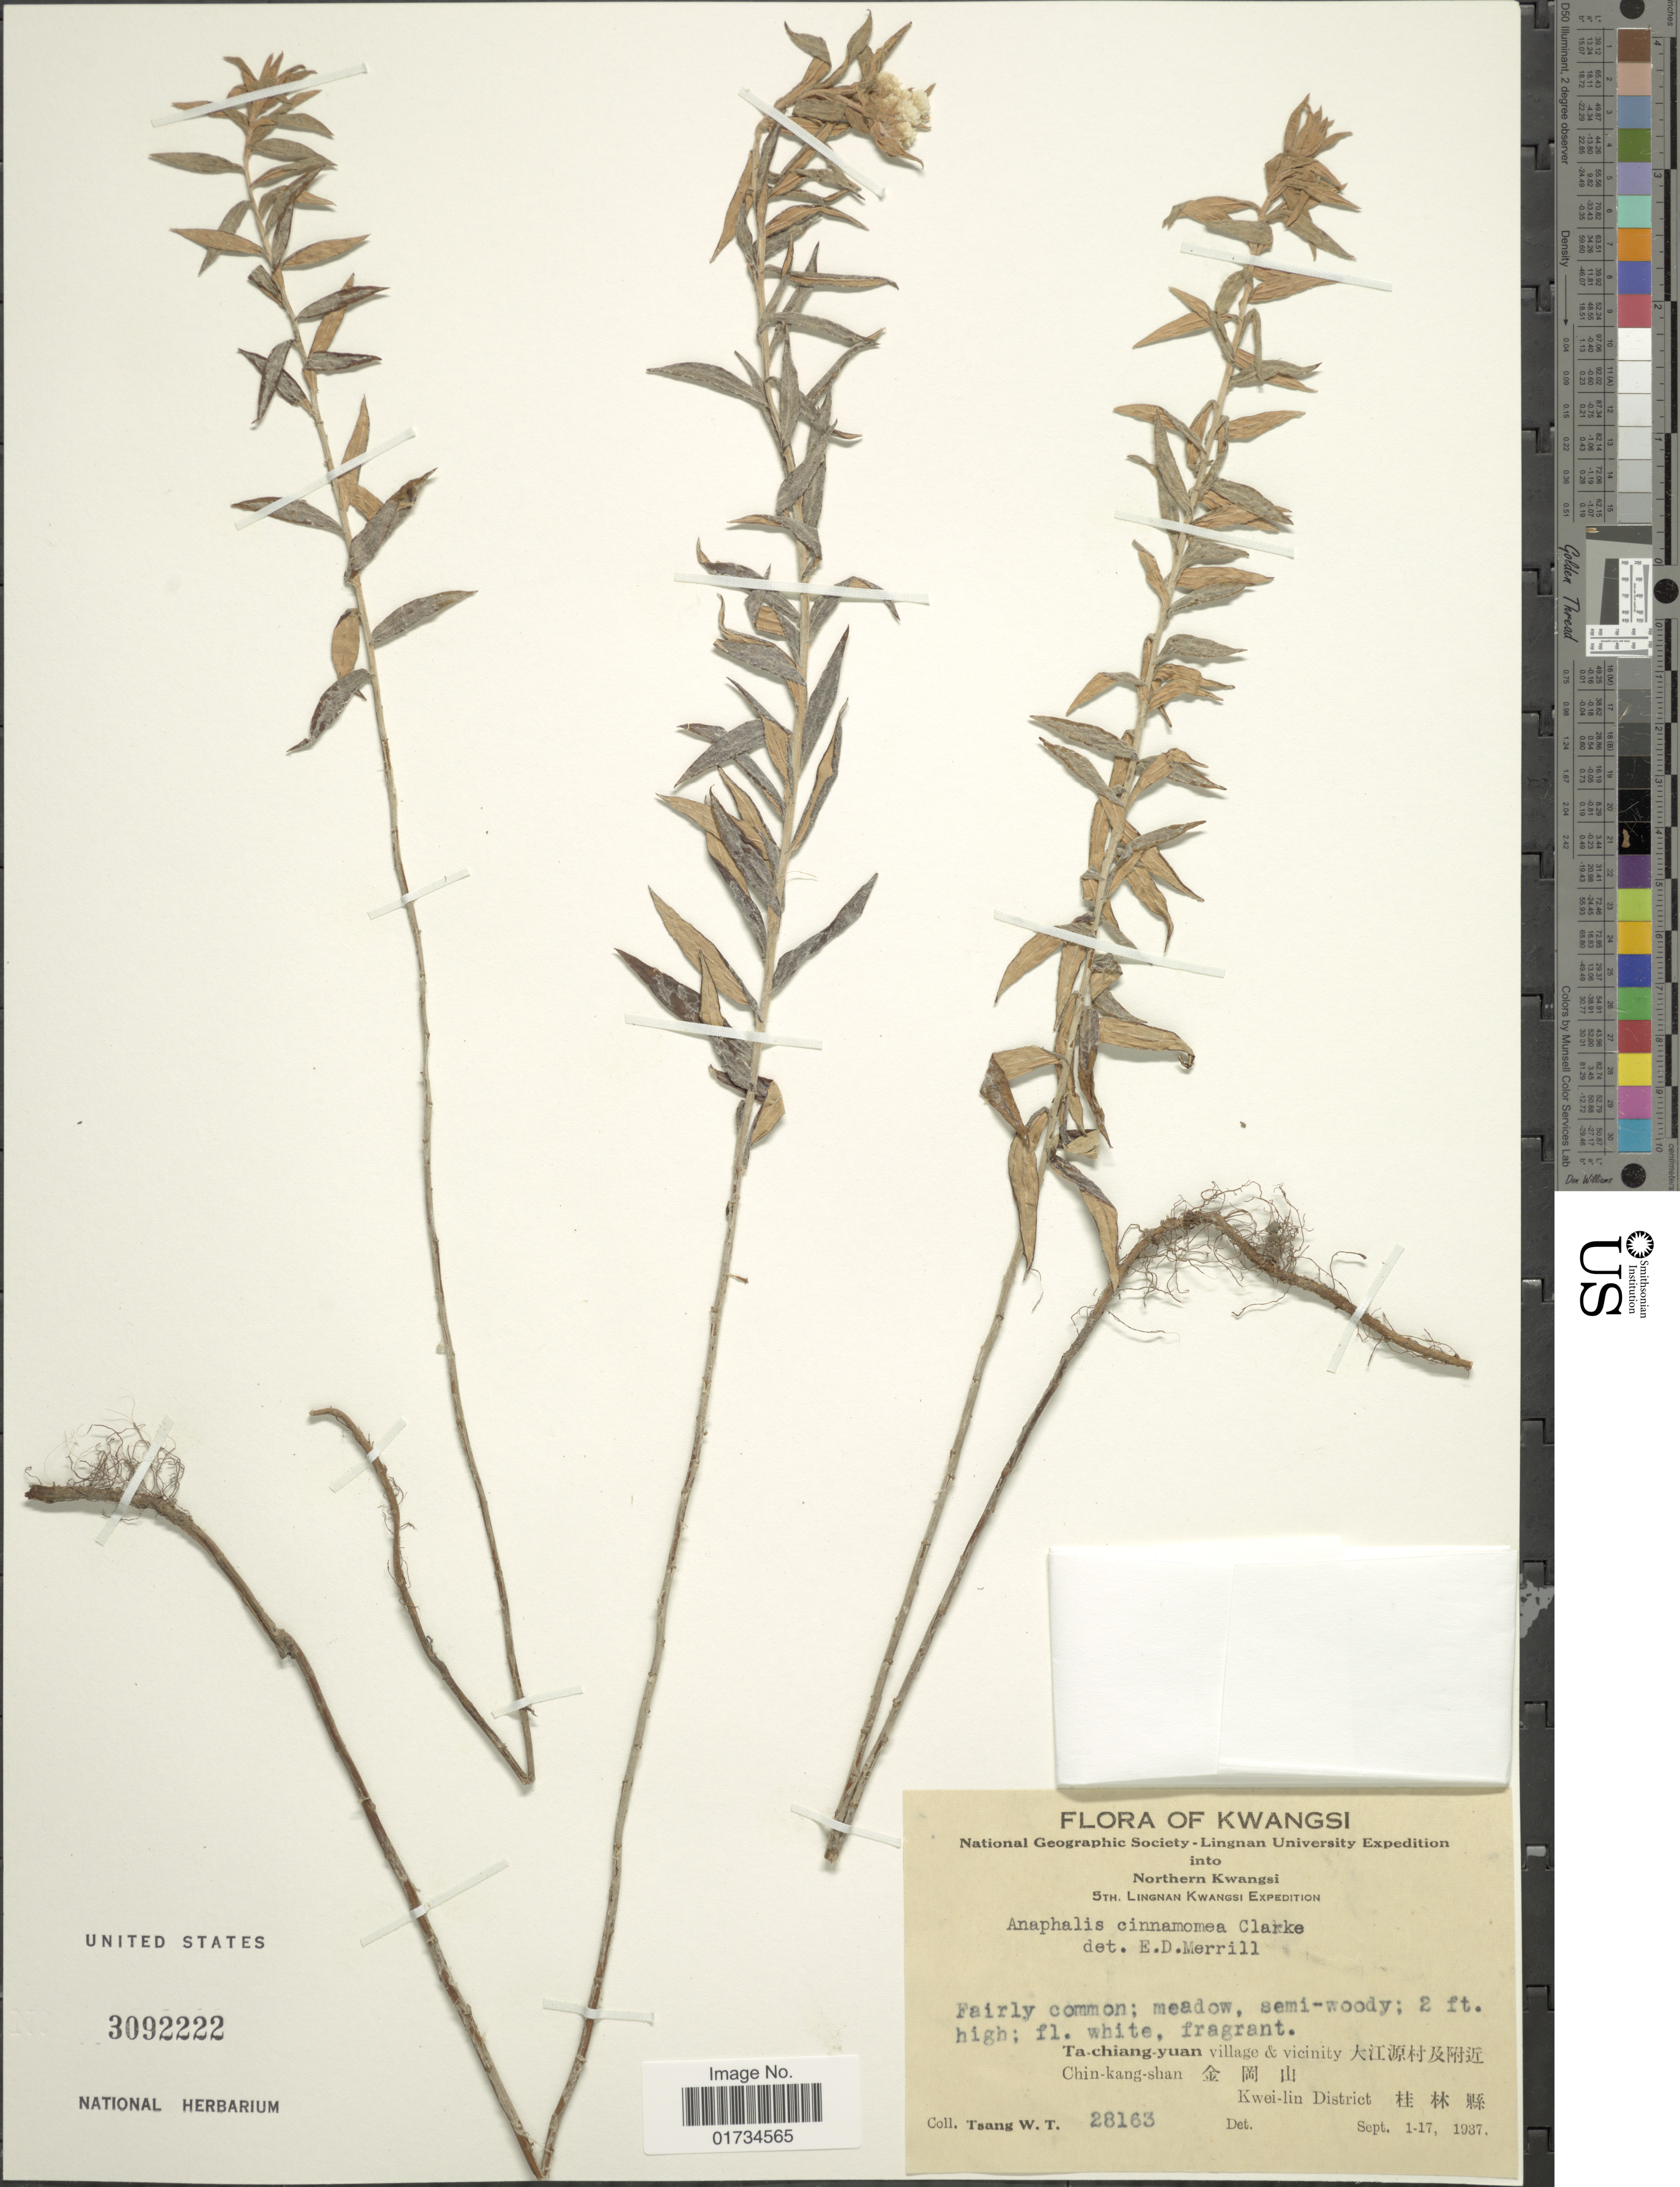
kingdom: Plantae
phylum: Tracheophyta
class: Magnoliopsida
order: Asterales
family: Asteraceae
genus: Anaphalis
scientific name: Anaphalis cinnamomea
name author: (DC.) C.B. Clarke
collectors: W. T. Tsang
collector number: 28163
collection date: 1937-09-01/1937-09-19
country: China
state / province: Guangxi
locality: Kwangsi. Ta-chiang-yuan village & vicinity. Chin-kang-shan. Kwei-lin District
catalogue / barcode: US 3092222